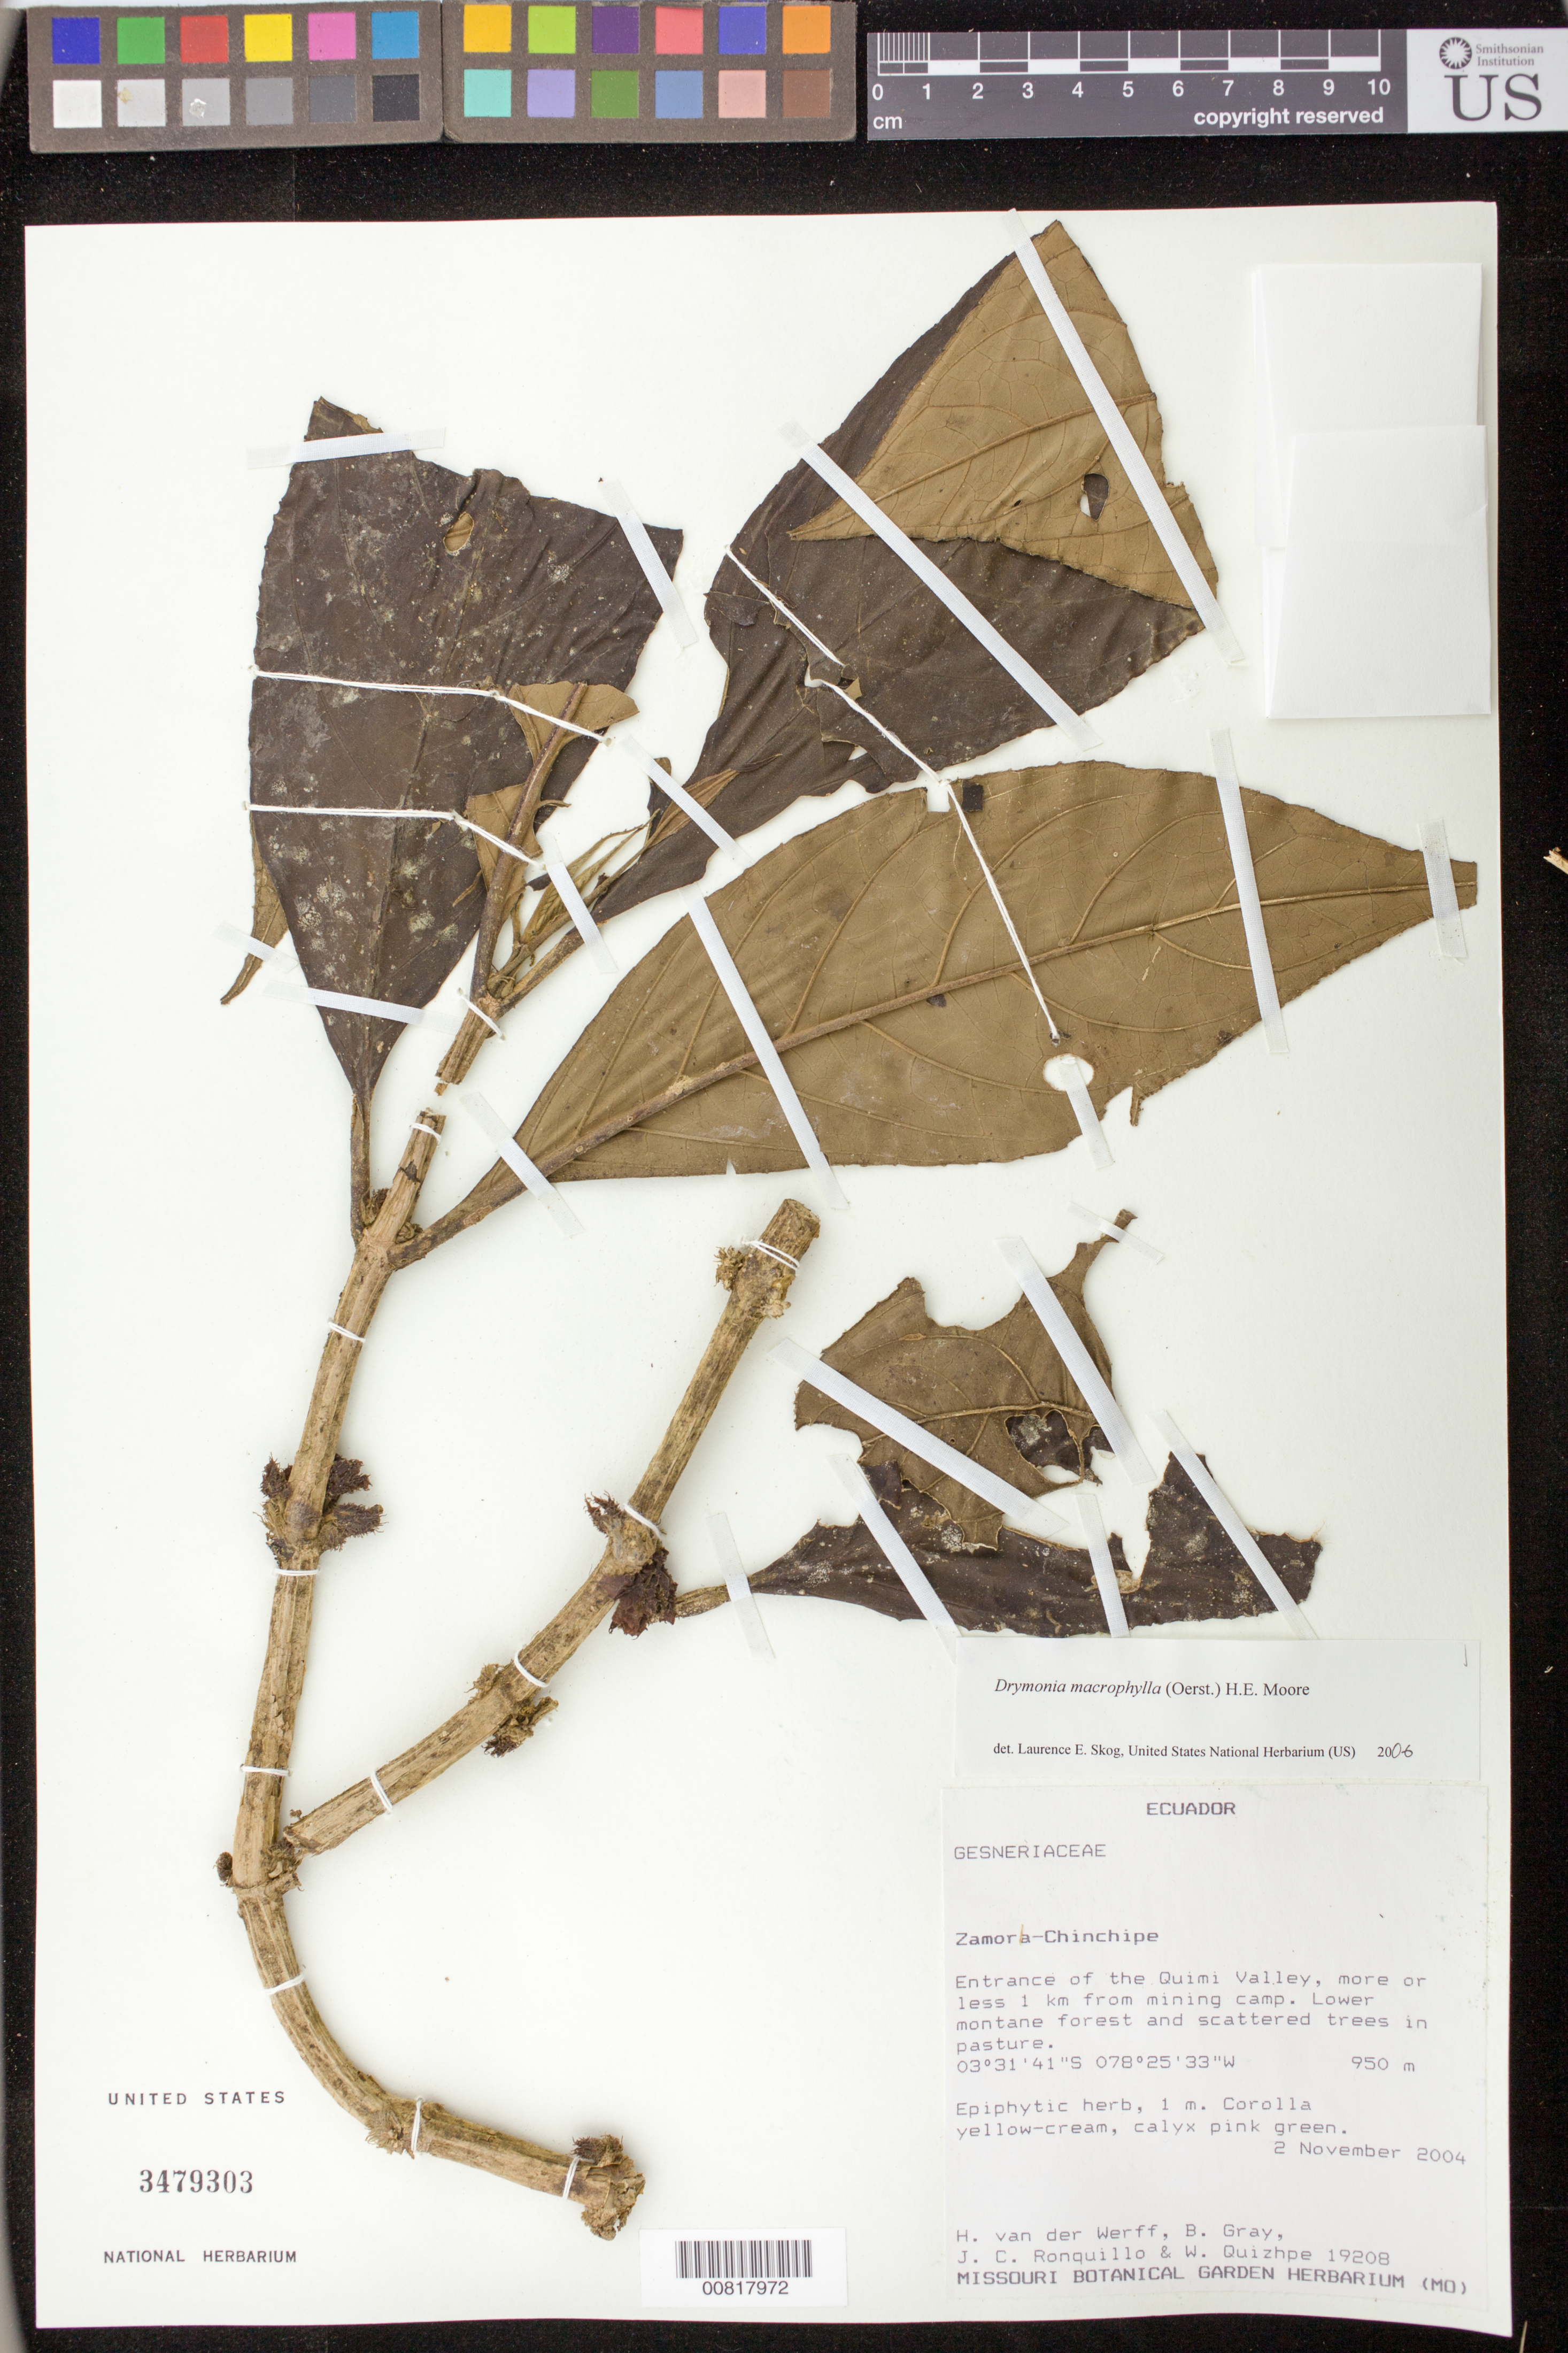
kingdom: Plantae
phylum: Tracheophyta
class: Magnoliopsida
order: Lamiales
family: Gesneriaceae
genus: Drymonia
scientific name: Drymonia macrophylla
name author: (Oerst.) H.E. Moore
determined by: Skog, Laurence E.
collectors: H. van der Werff, B. Gray, J. Ronquillo & W. Quizhpe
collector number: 19208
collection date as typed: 02 Nov 2004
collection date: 2004-11-02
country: Ecuador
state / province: Zamora-Chinchipe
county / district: Zamora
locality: Zamora-Chinchipe. Entrance of the Quimi Valley, more or less 1 km from mining camp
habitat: Lower montane forest and scattered trees in pasture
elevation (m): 950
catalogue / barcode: US 3479303